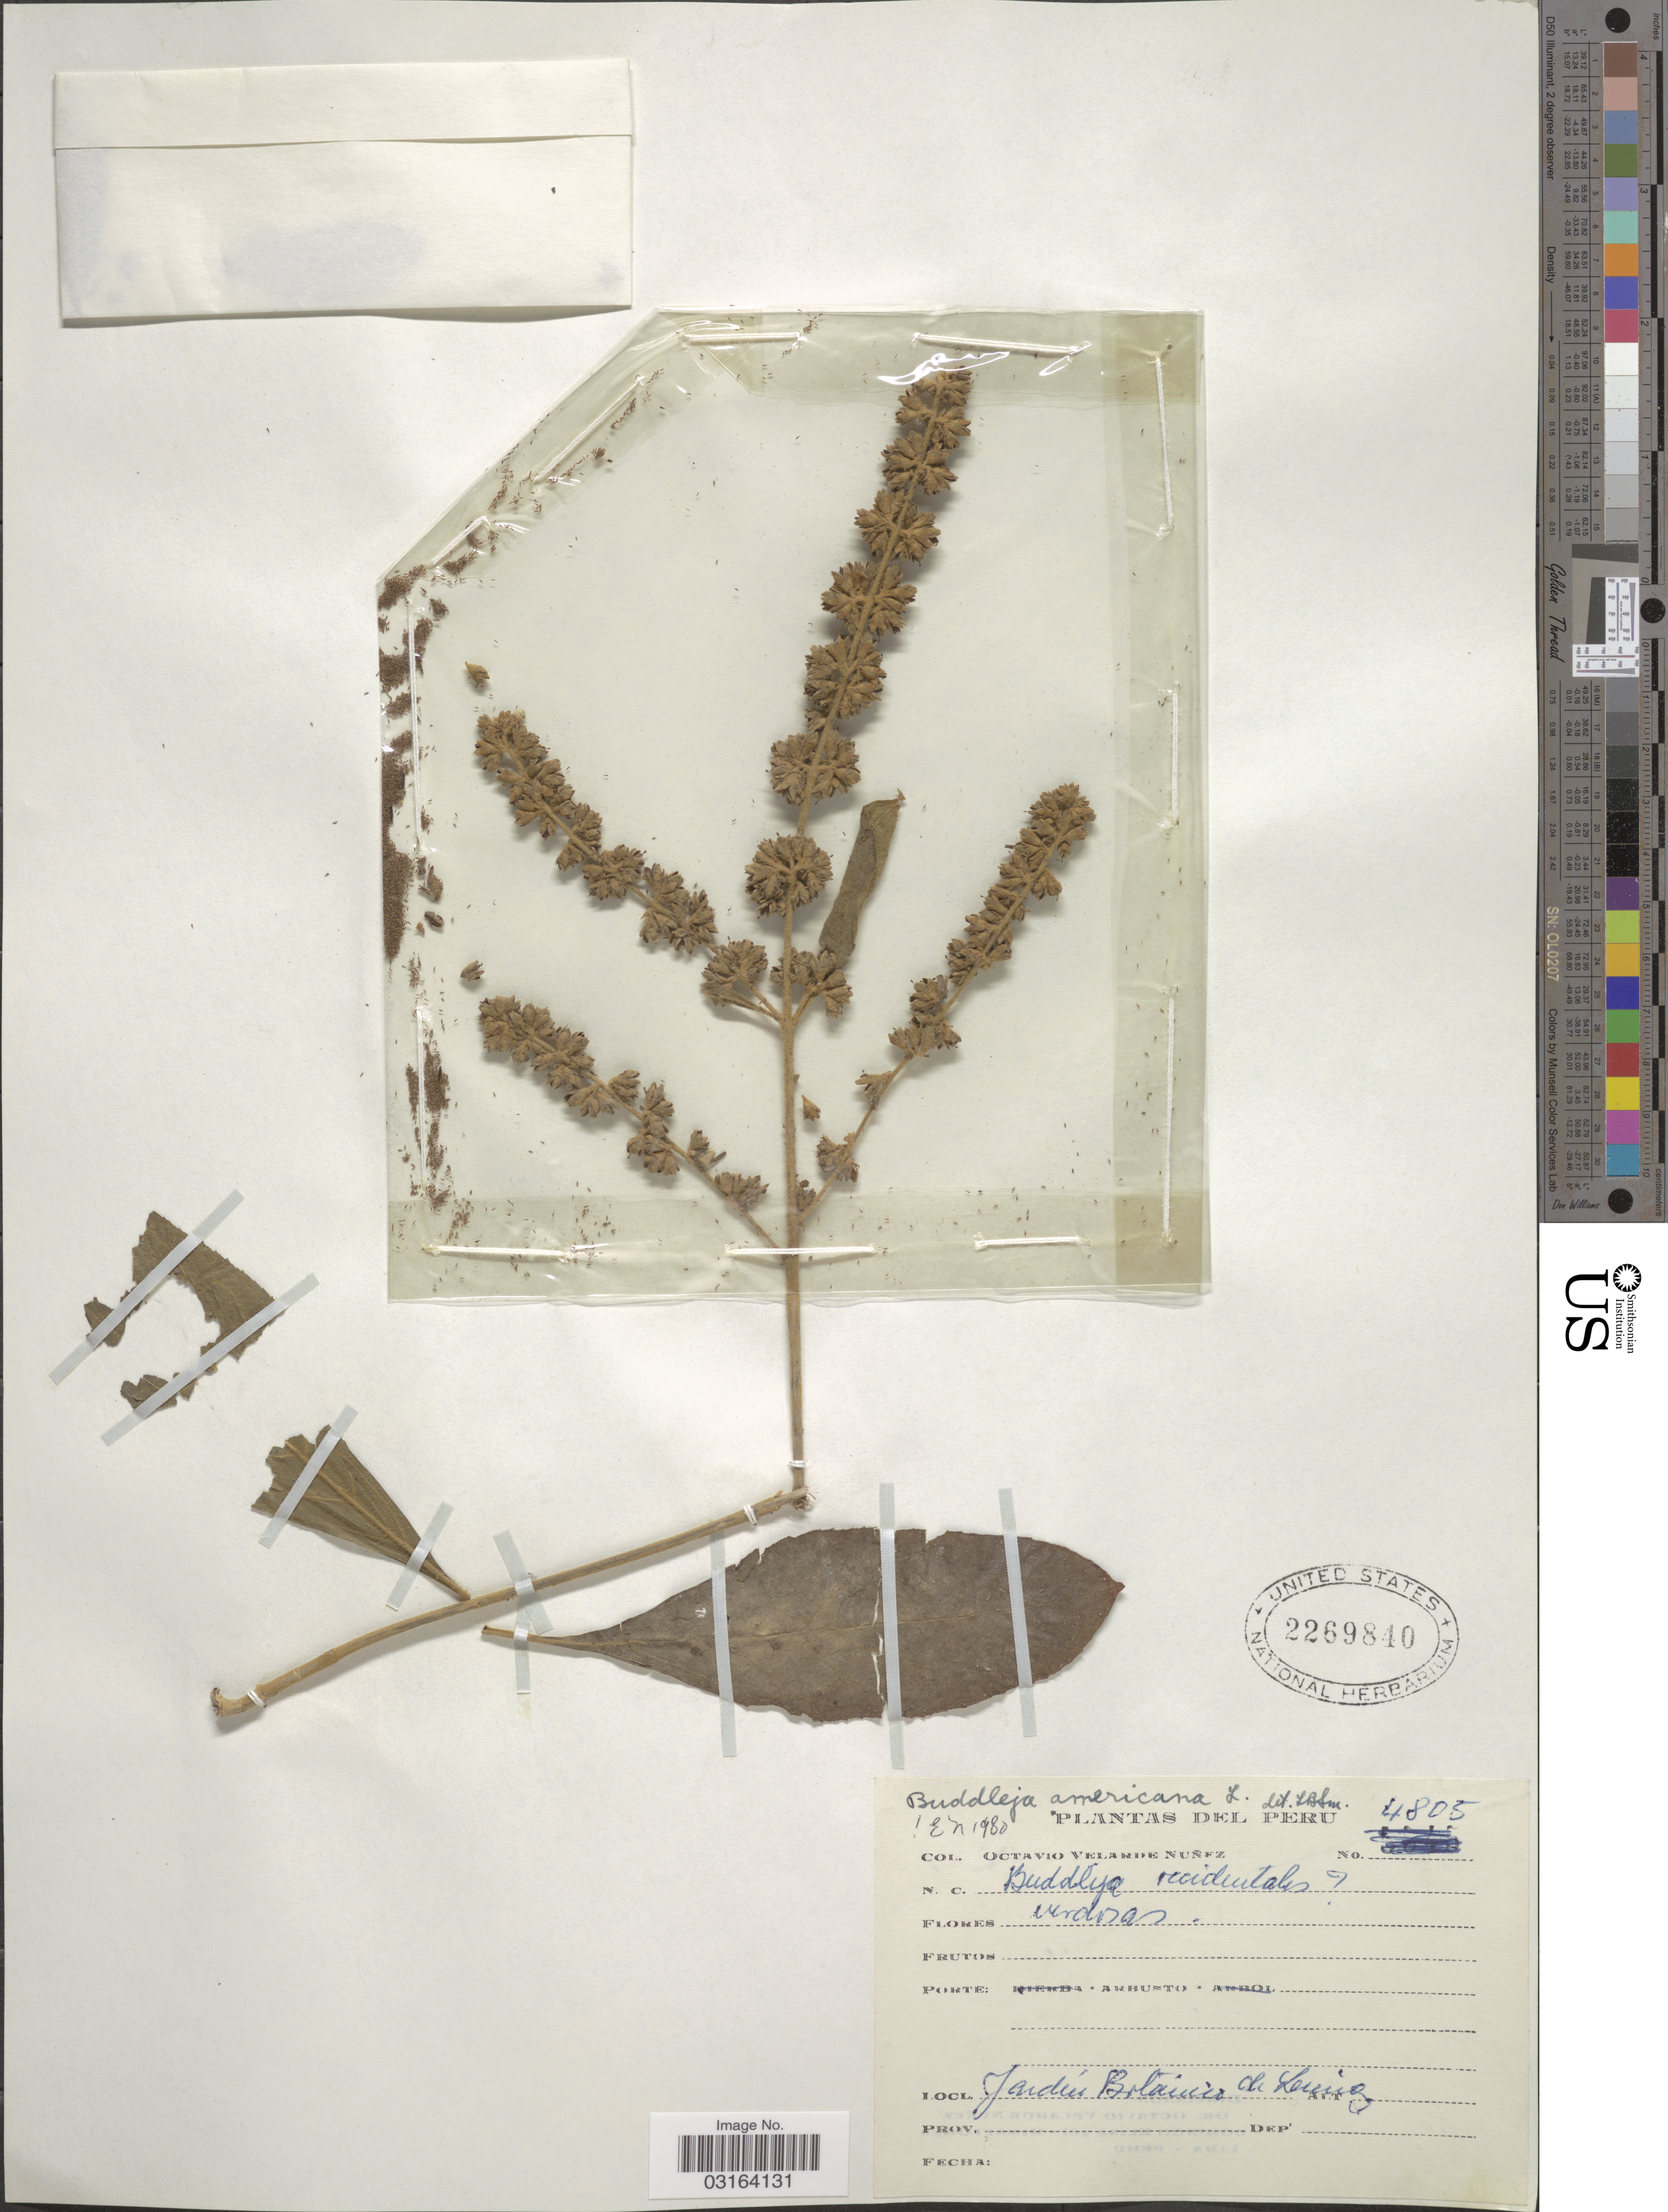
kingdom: Plantae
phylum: Tracheophyta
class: Magnoliopsida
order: Lamiales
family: Scrophulariaceae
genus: Buddleja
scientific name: Buddleja americana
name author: L.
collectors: O. Nuñez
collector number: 4805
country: Peru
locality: Jardín Botanico de Lima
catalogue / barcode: US 2269840